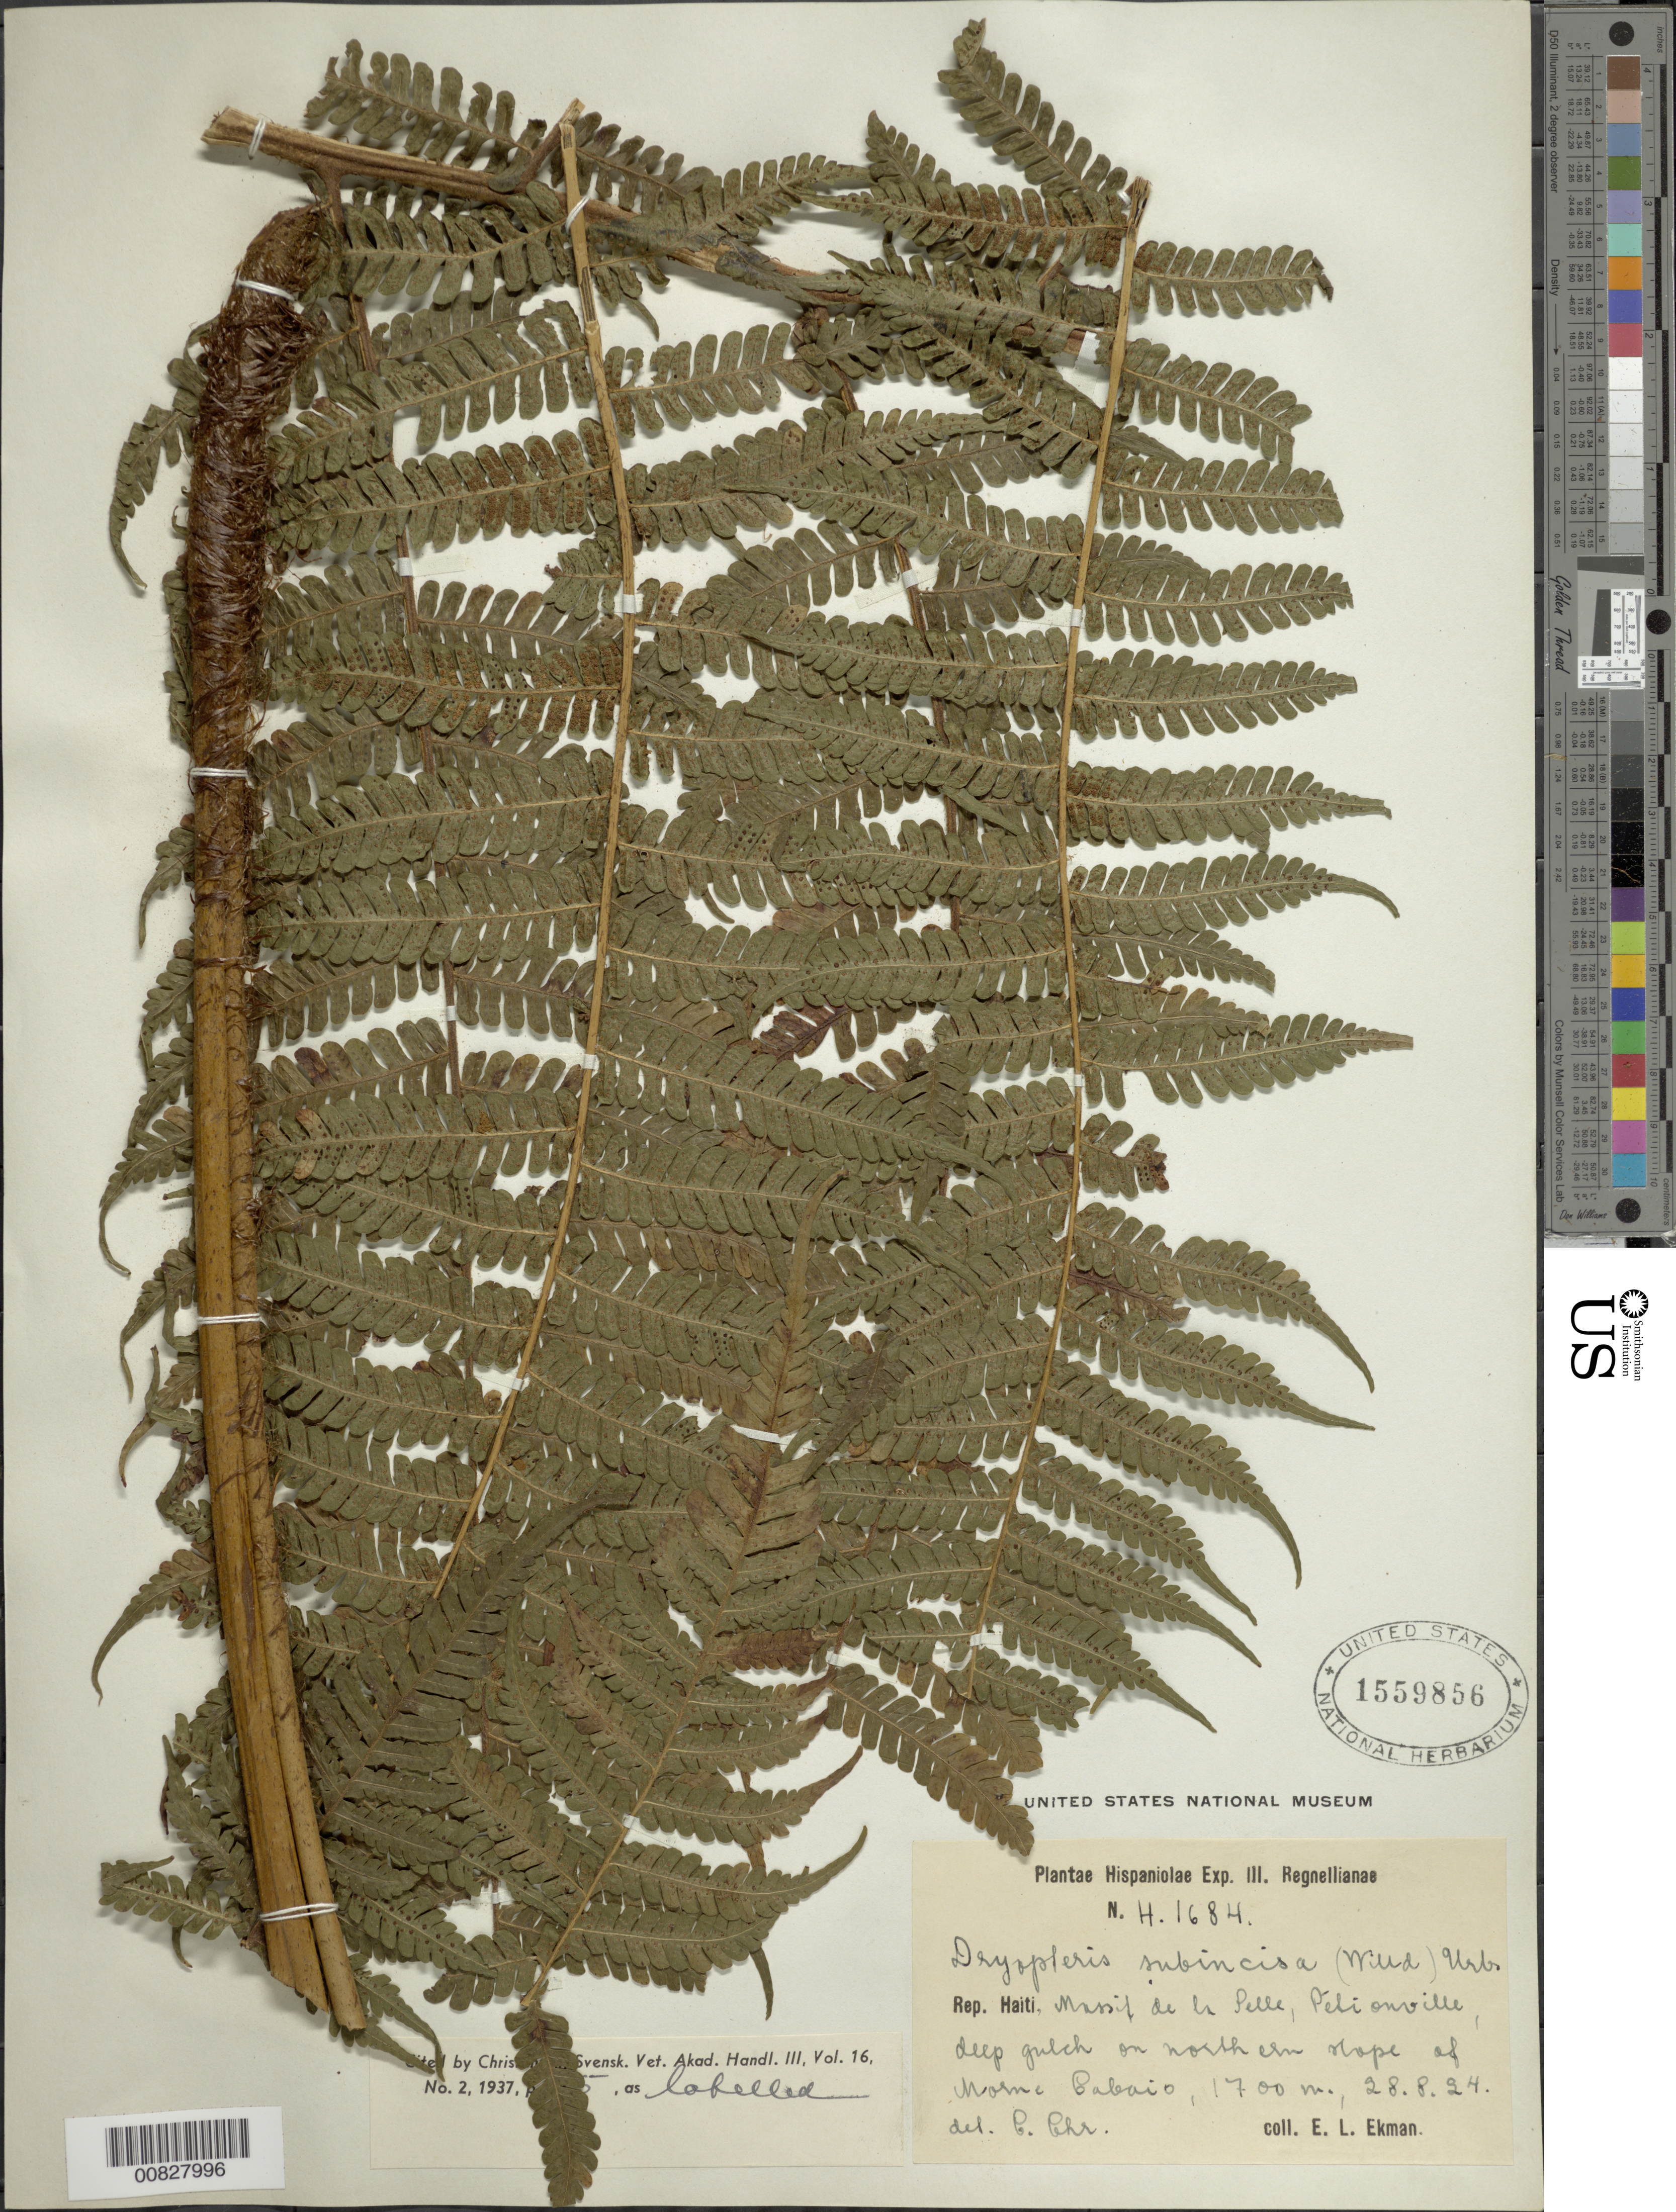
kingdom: Plantae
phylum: Tracheophyta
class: Polypodiopsida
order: Polypodiales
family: Dryopteridaceae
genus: Megalastrum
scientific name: Megalastrum subincisum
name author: (Willd.) A.R. Sm. & R.C. Moran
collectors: E. L. Ekman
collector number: H 1684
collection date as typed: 28 Aug 1924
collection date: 1924-08-28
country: Haiti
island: Hispaniola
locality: Massif de la Selle, Pétionville, N slope of Morne Cabaio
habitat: Deep gulch on slope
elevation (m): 1700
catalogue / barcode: US 1559856